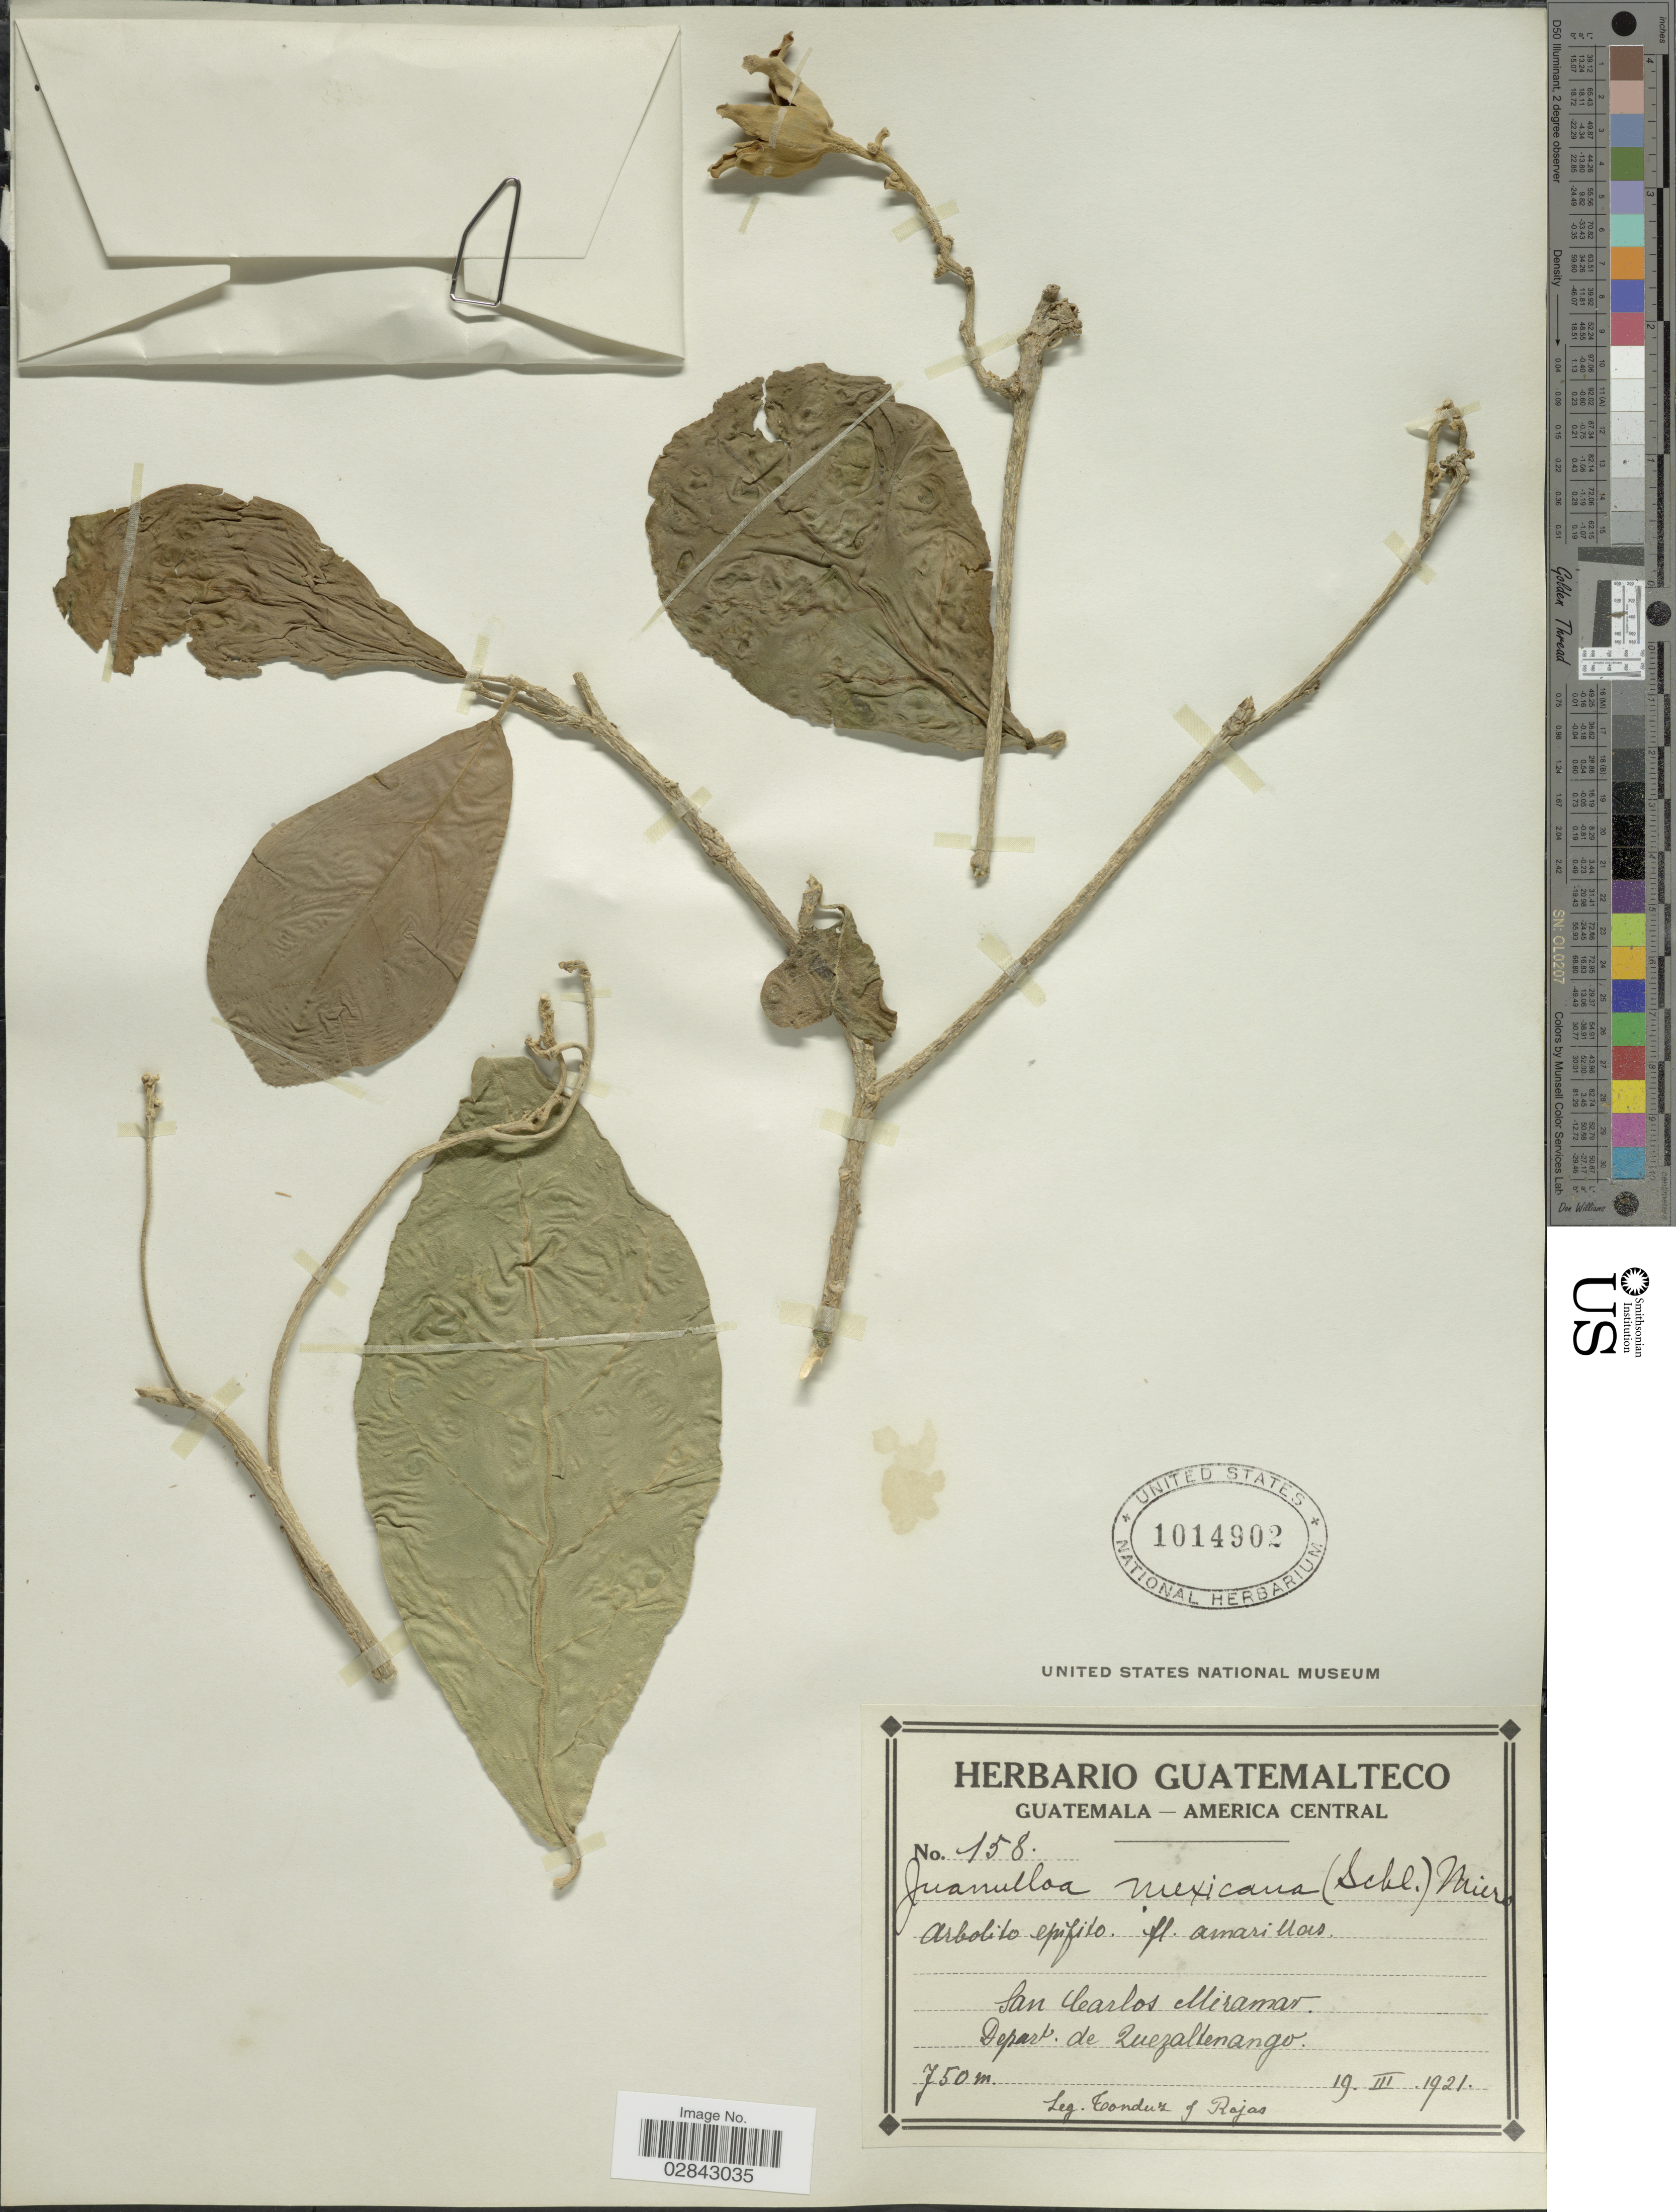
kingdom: Plantae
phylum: Tracheophyta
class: Magnoliopsida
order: Solanales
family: Solanaceae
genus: Juanulloa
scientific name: Juanulloa mexicana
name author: Miers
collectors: Tonduz & Rojas, --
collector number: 158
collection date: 1921-03-19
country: Guatemala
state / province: Quetzaltenango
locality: San Carlos Miramar. Depart. de Quezaltenango.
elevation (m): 750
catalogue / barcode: US 1014902